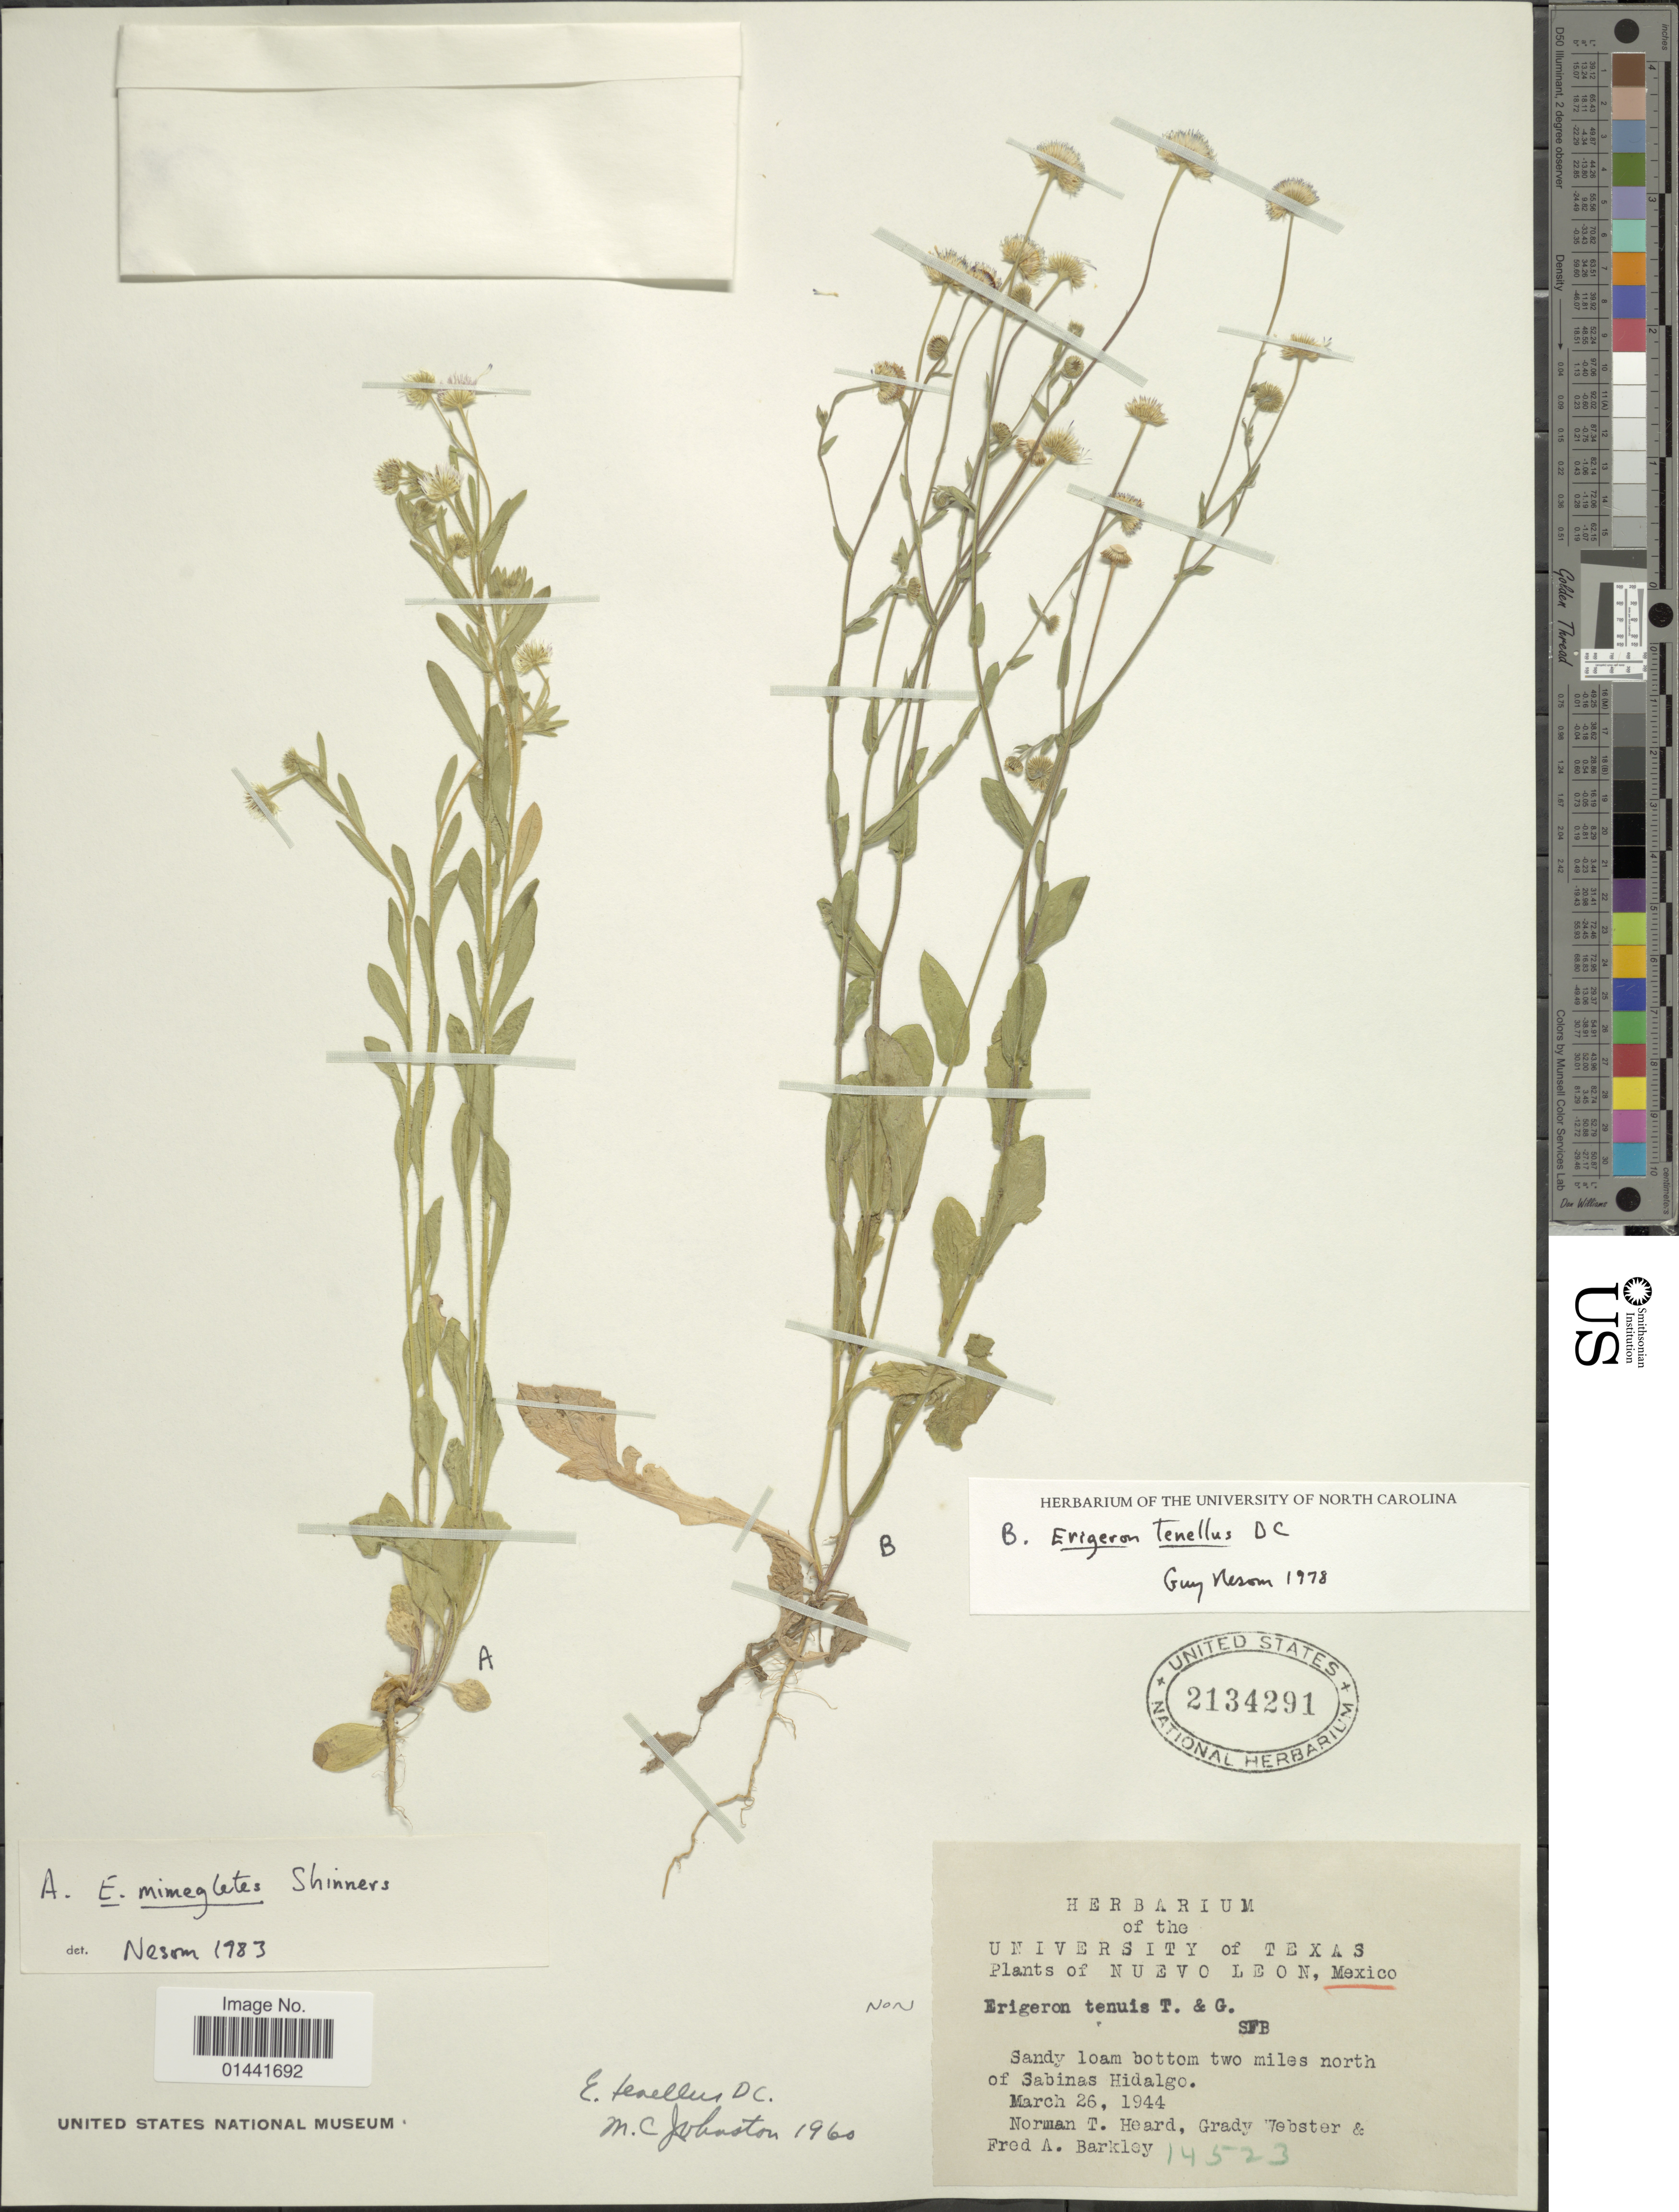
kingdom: Plantae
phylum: Tracheophyta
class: Magnoliopsida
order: Asterales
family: Asteraceae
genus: Erigeron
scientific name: Erigeron mimegletes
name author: Shinners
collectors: N. Heard, G. L. Webster & F. A. Barkley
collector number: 14523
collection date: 1944-03-26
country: Mexico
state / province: Nuevo León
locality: Sandy loam bottom two miles north of Sabinas Hidalgo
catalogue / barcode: US 2134291